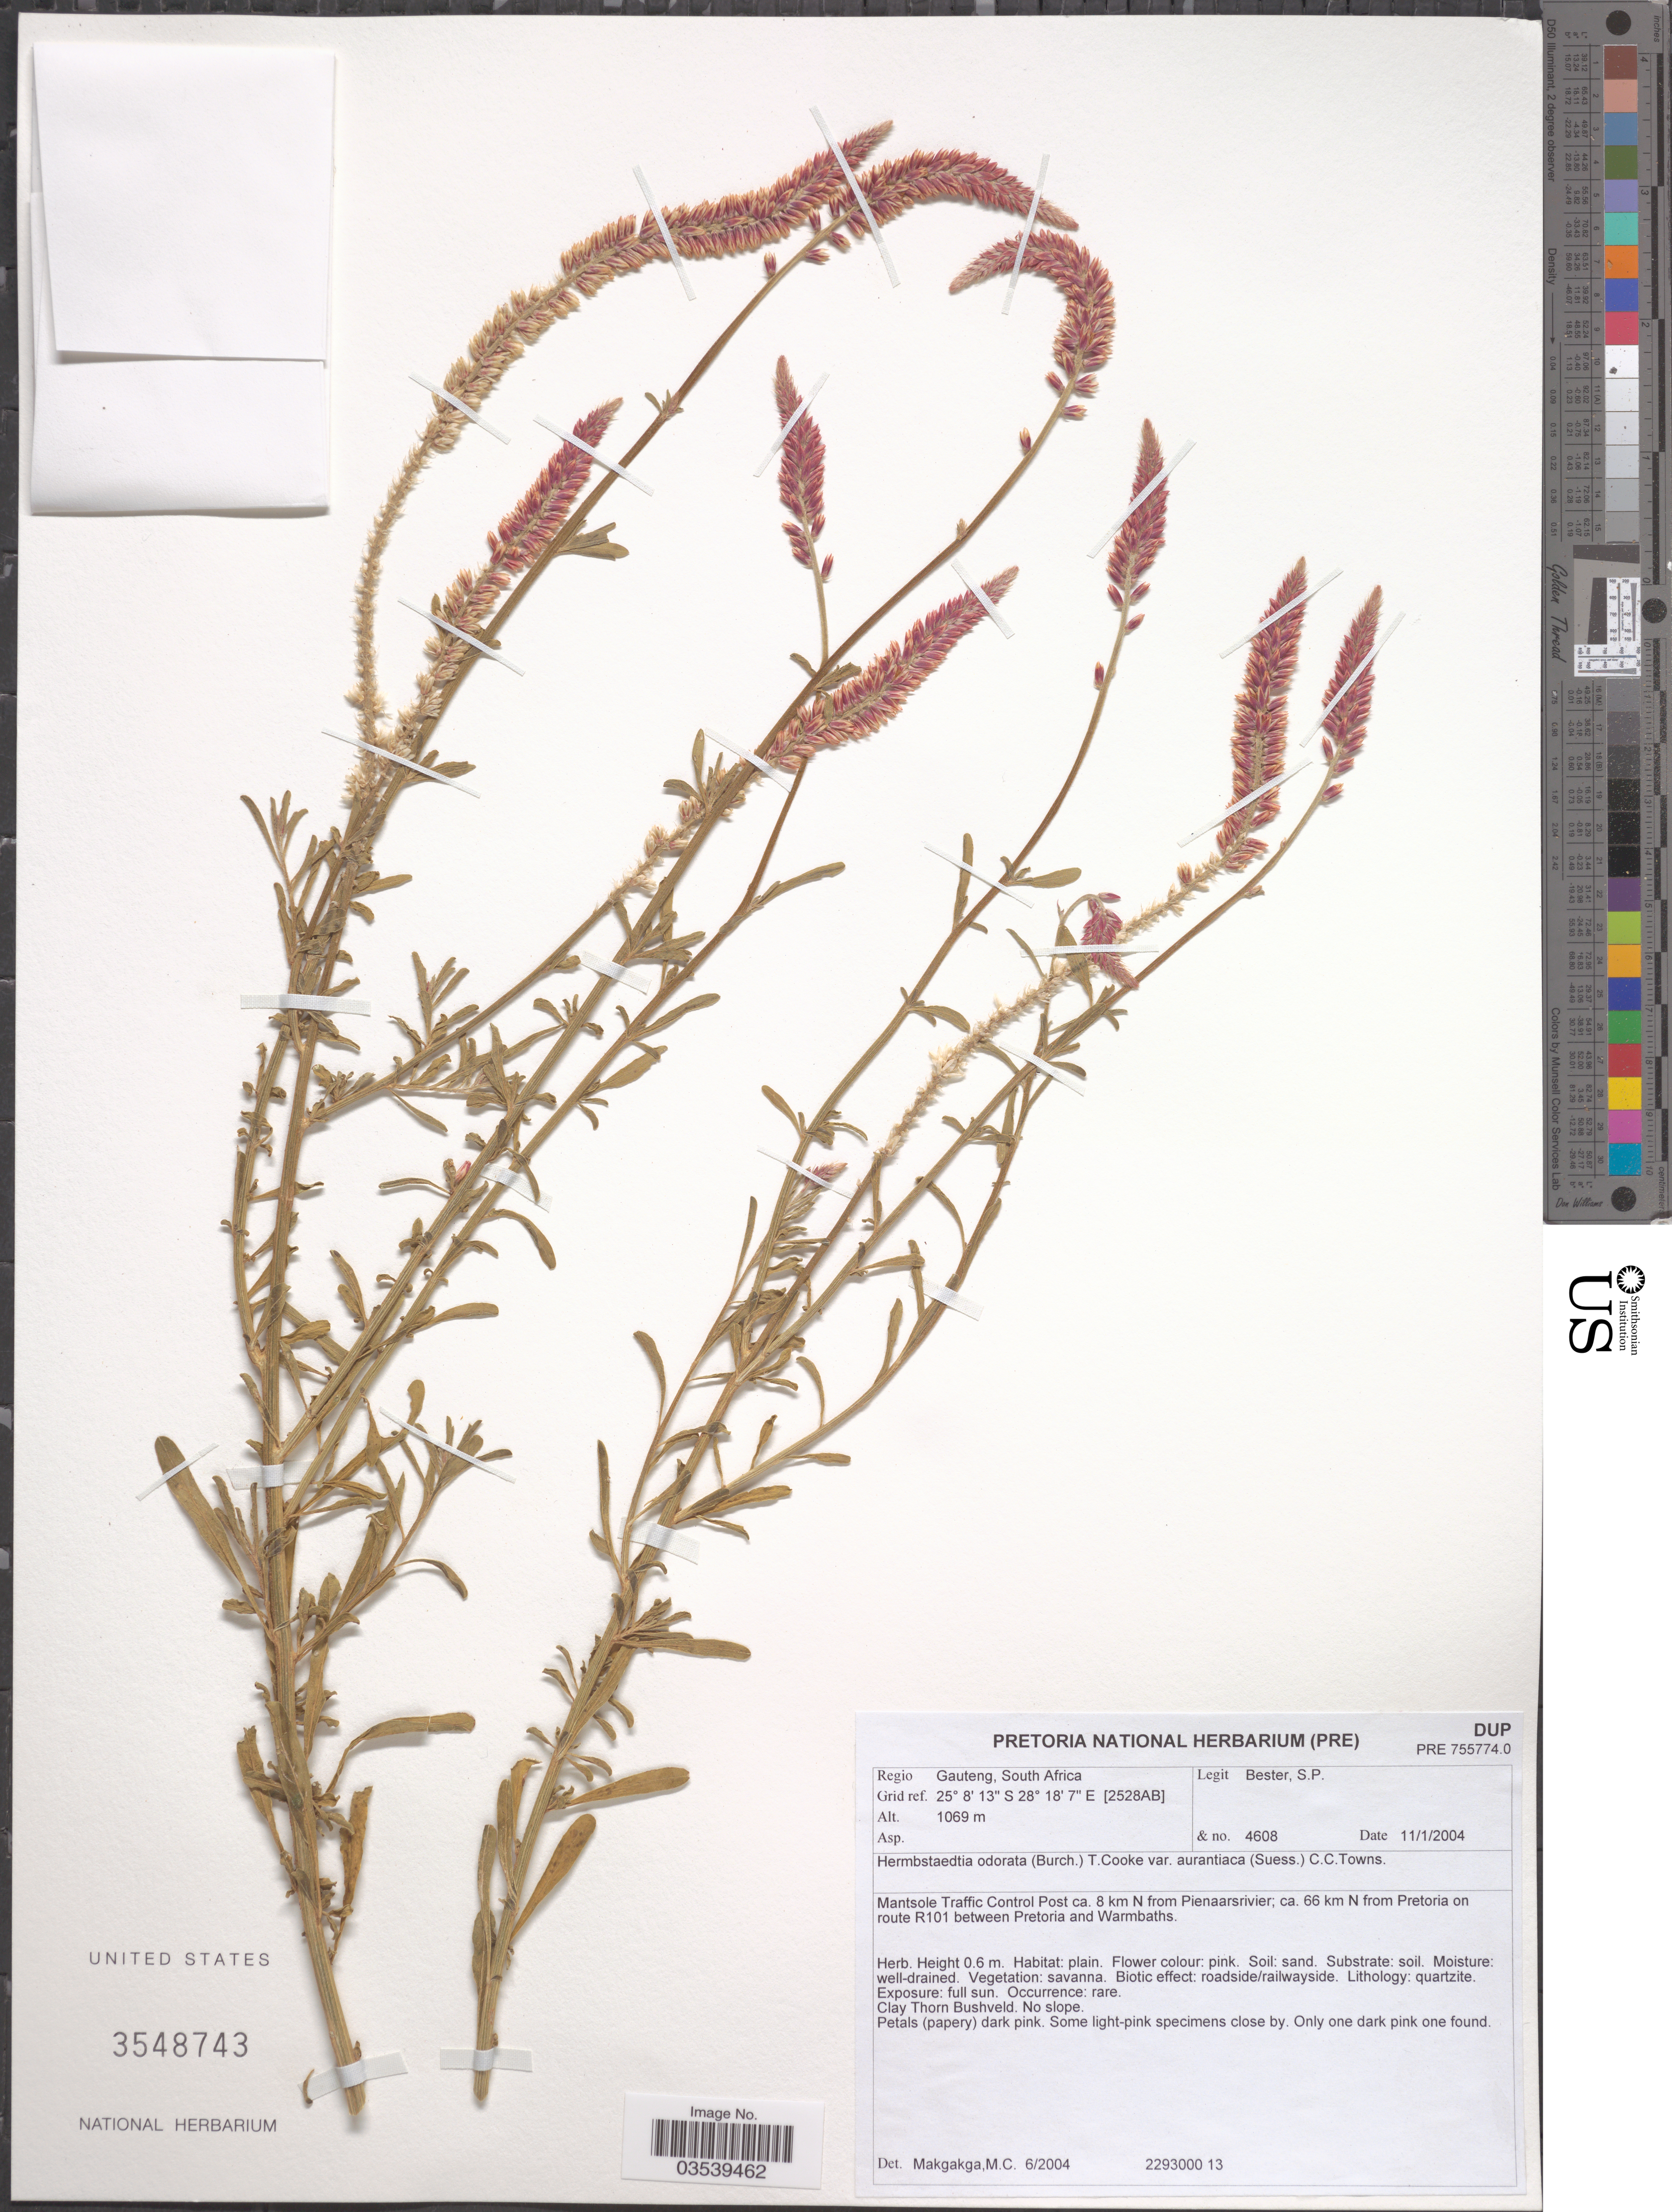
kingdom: Plantae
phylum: Tracheophyta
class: Magnoliopsida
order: Caryophyllales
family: Amaranthaceae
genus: Hermbstaedtia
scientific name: Hermbstaedtia odorata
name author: (Burch.) T. Cooke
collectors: S. Bester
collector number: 4608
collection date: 2004-01-11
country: South Africa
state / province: Gauteng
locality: Grid ref. [2528AB]. Mantsole Traffic Control Post ca. 8 km N from Pienaarsrivier; ca. 66 km N from Pretoria on route R101 between Pretoria and Warmbaths.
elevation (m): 1069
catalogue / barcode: US 3548743